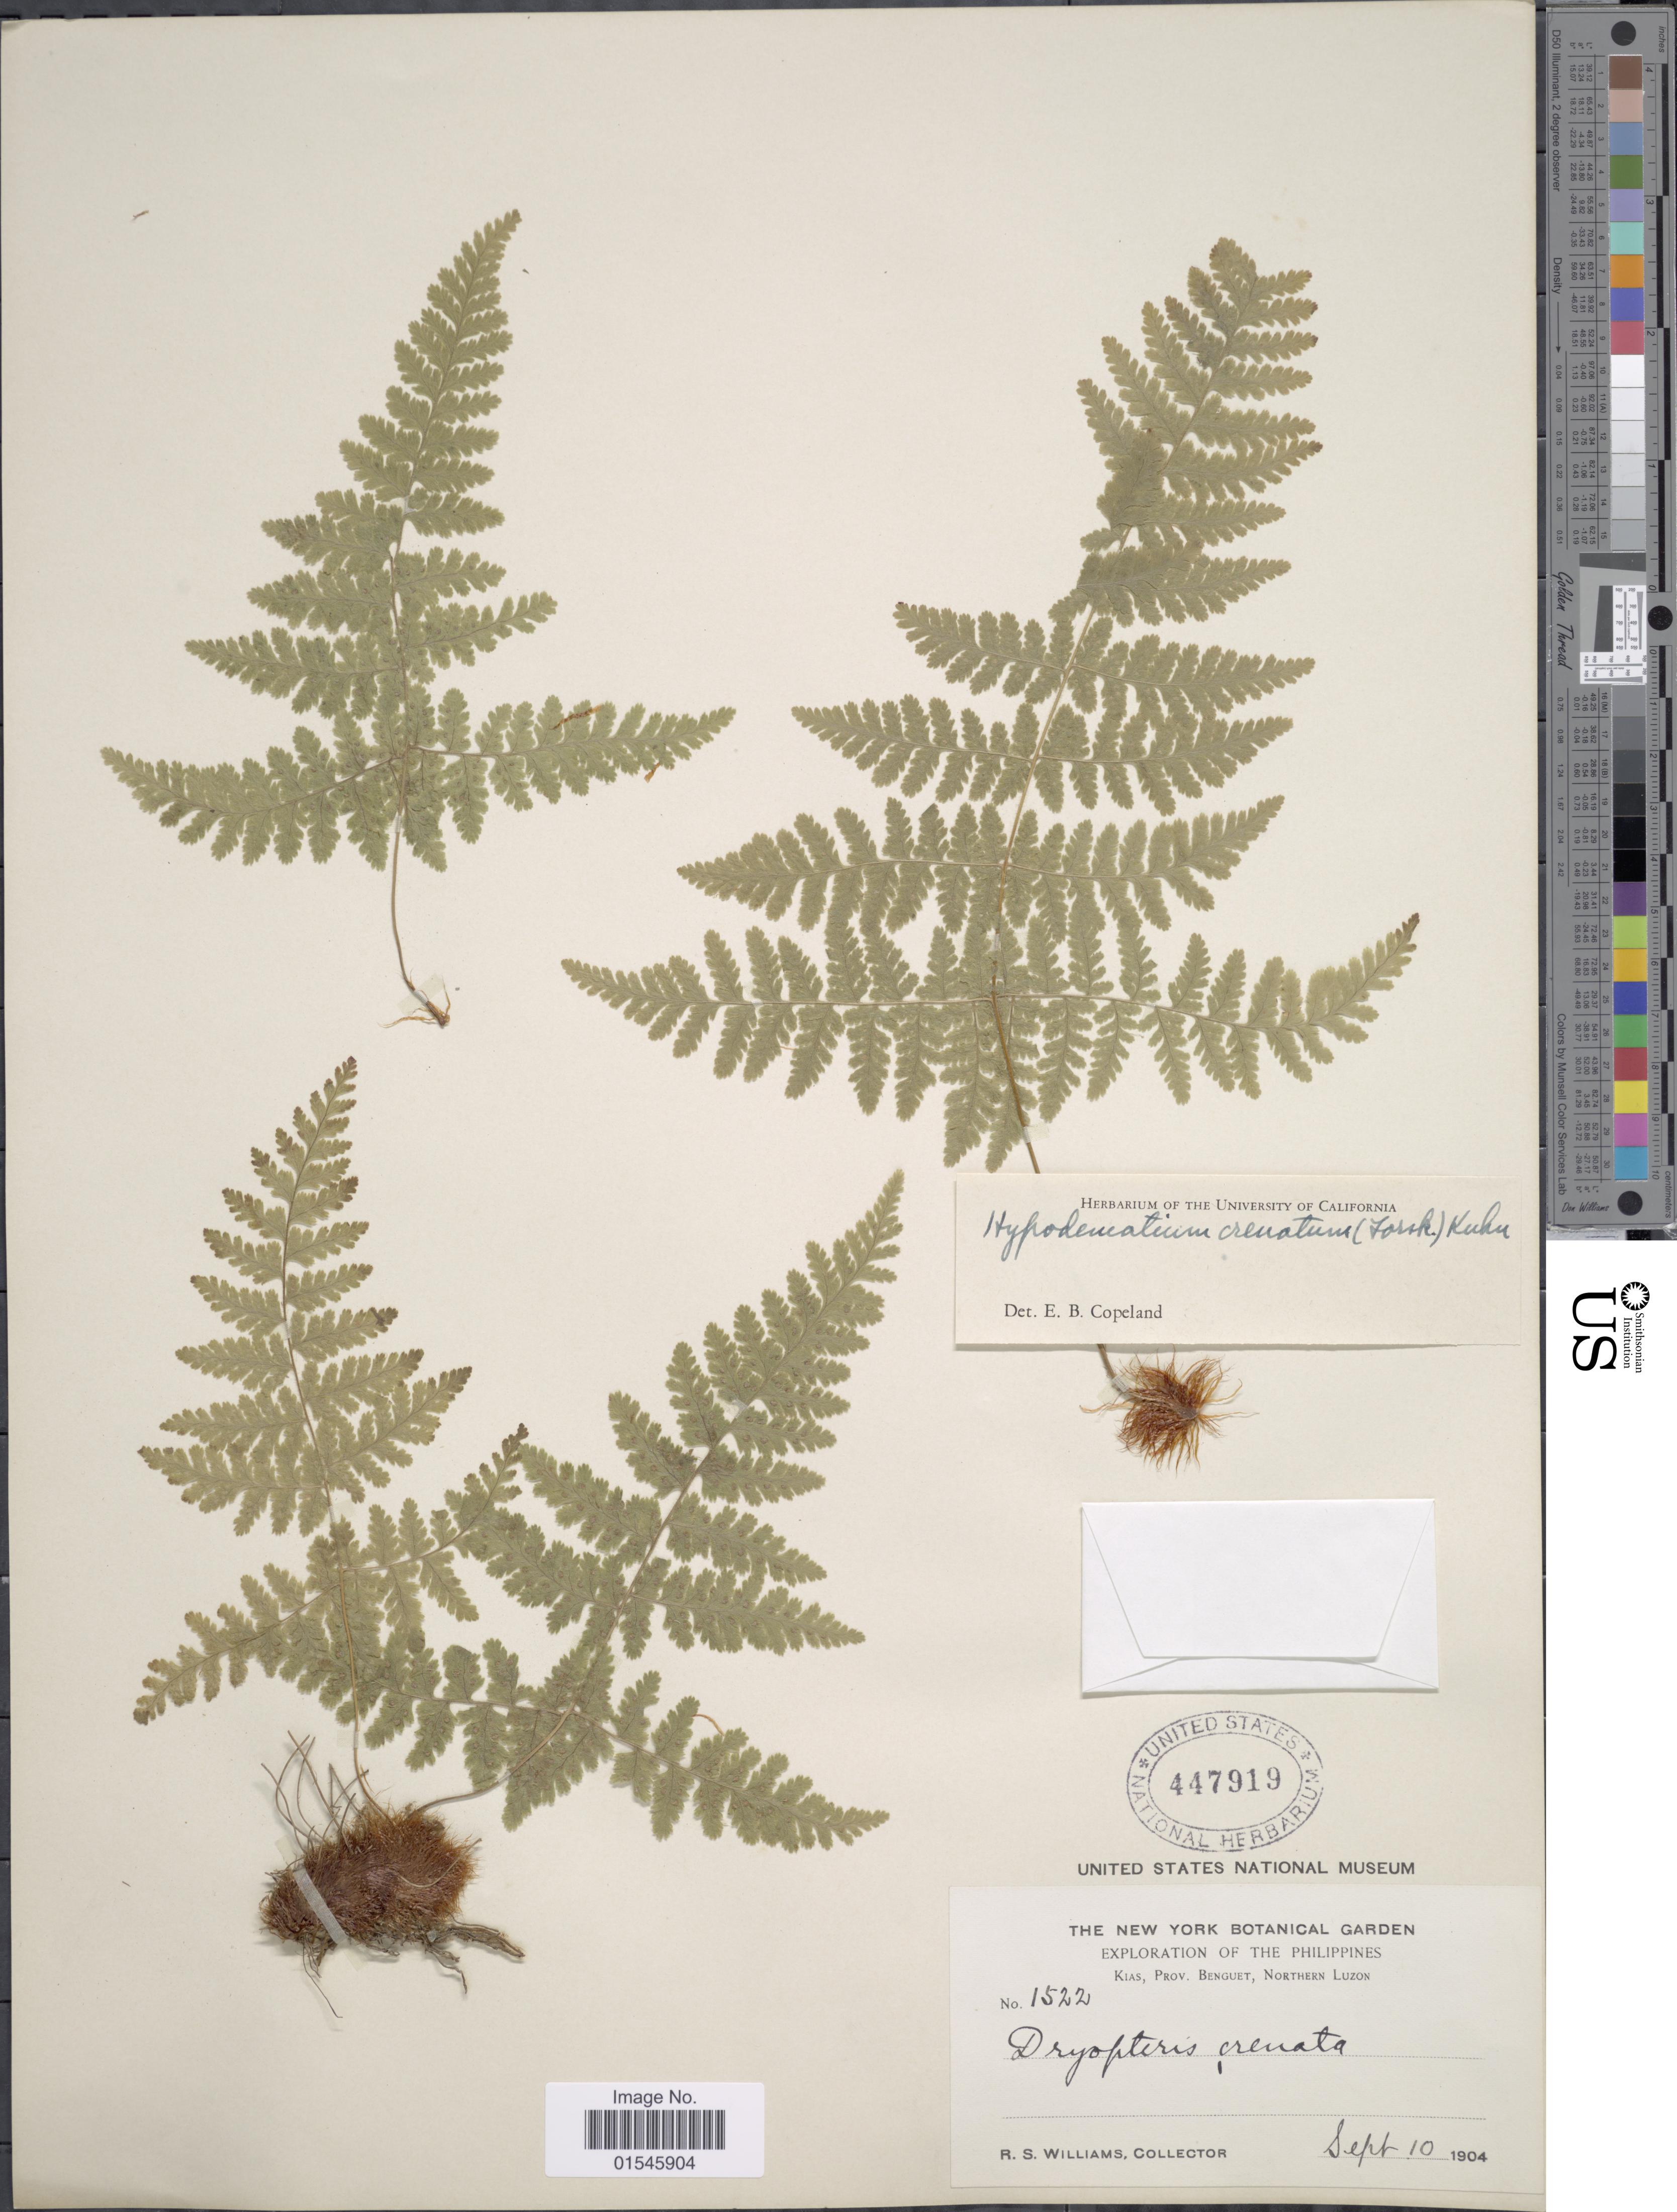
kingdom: Plantae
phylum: Tracheophyta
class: Polypodiopsida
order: Polypodiales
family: Hypodematiaceae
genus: Hypodematium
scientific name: Hypodematium crenatum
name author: (Forssk.) Kuhn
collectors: R. S. Williams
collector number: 1522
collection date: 1904-09-10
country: Philippines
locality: Ias Prov. Benguet, Northern Luzon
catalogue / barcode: US 447919